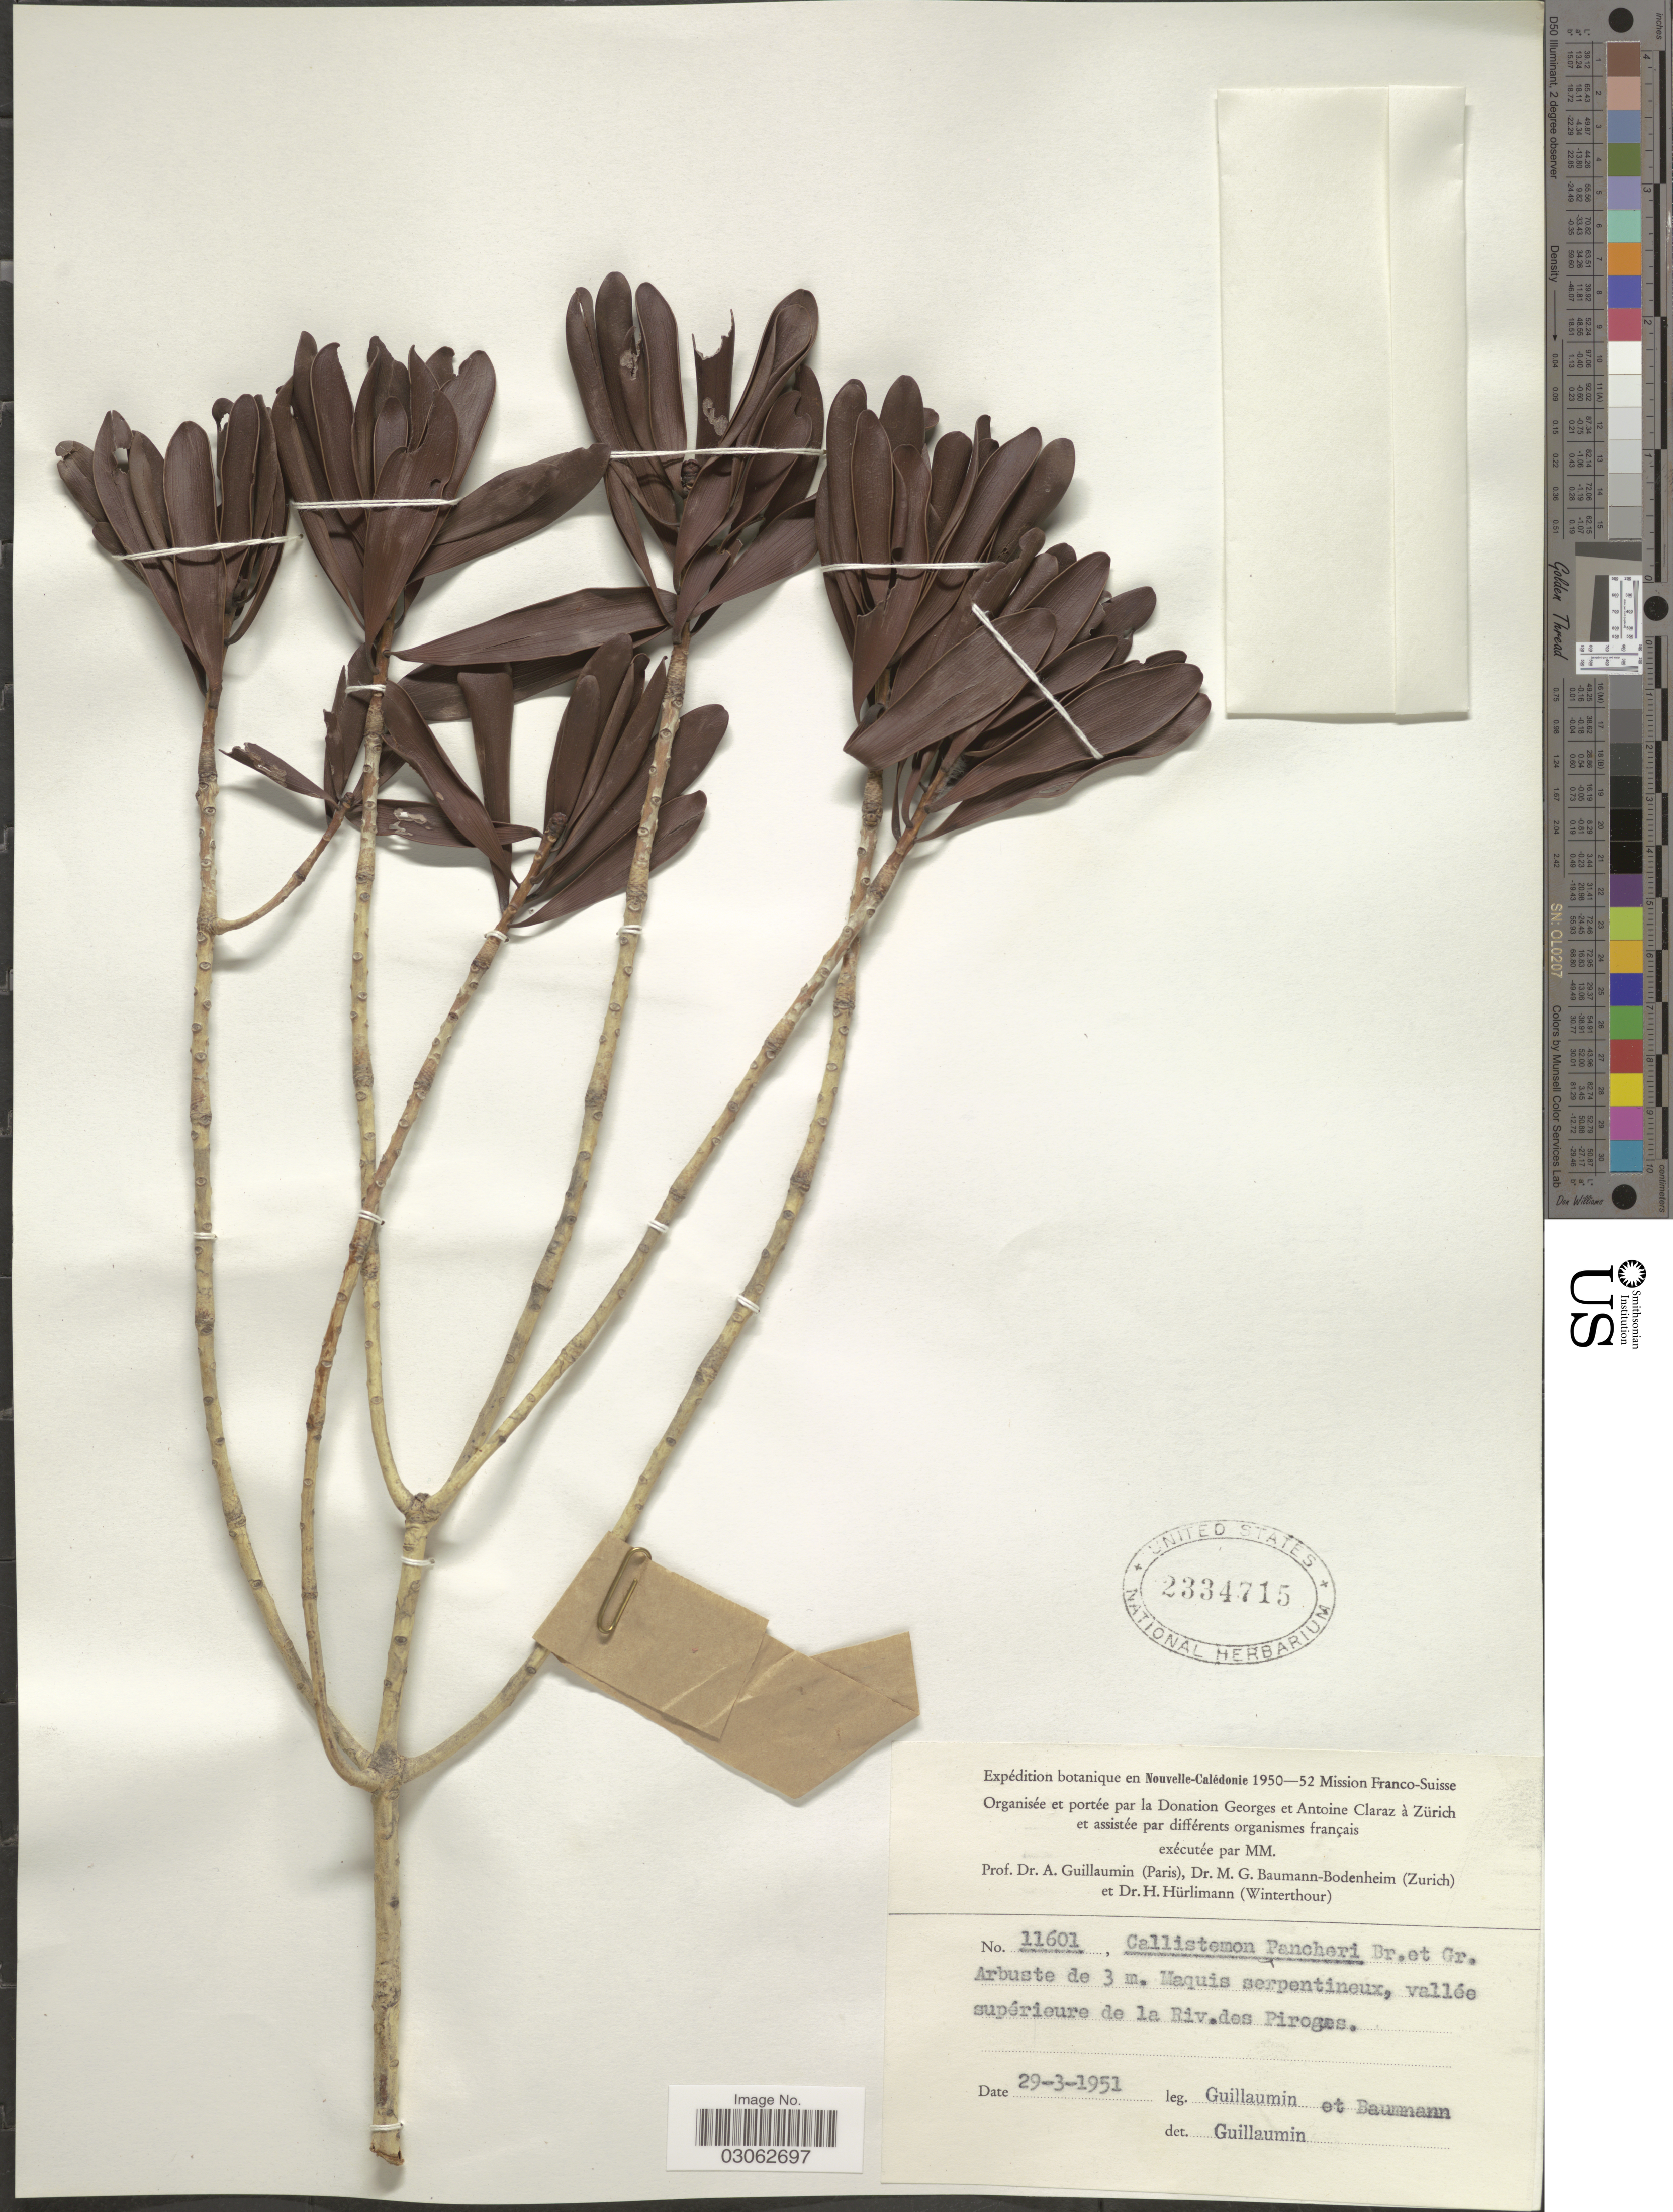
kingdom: Plantae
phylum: Tracheophyta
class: Magnoliopsida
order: Myrtales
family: Myrtaceae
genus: Callistemon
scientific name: Callistemon pancheri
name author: Brongn. & Gris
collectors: A. Guillaumin & M. G. Baumann-Bodenheim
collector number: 11601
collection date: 1951-03-29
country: New Caledonia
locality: Vallée supérieure de la Riv. des Piroges.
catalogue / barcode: US 2334715